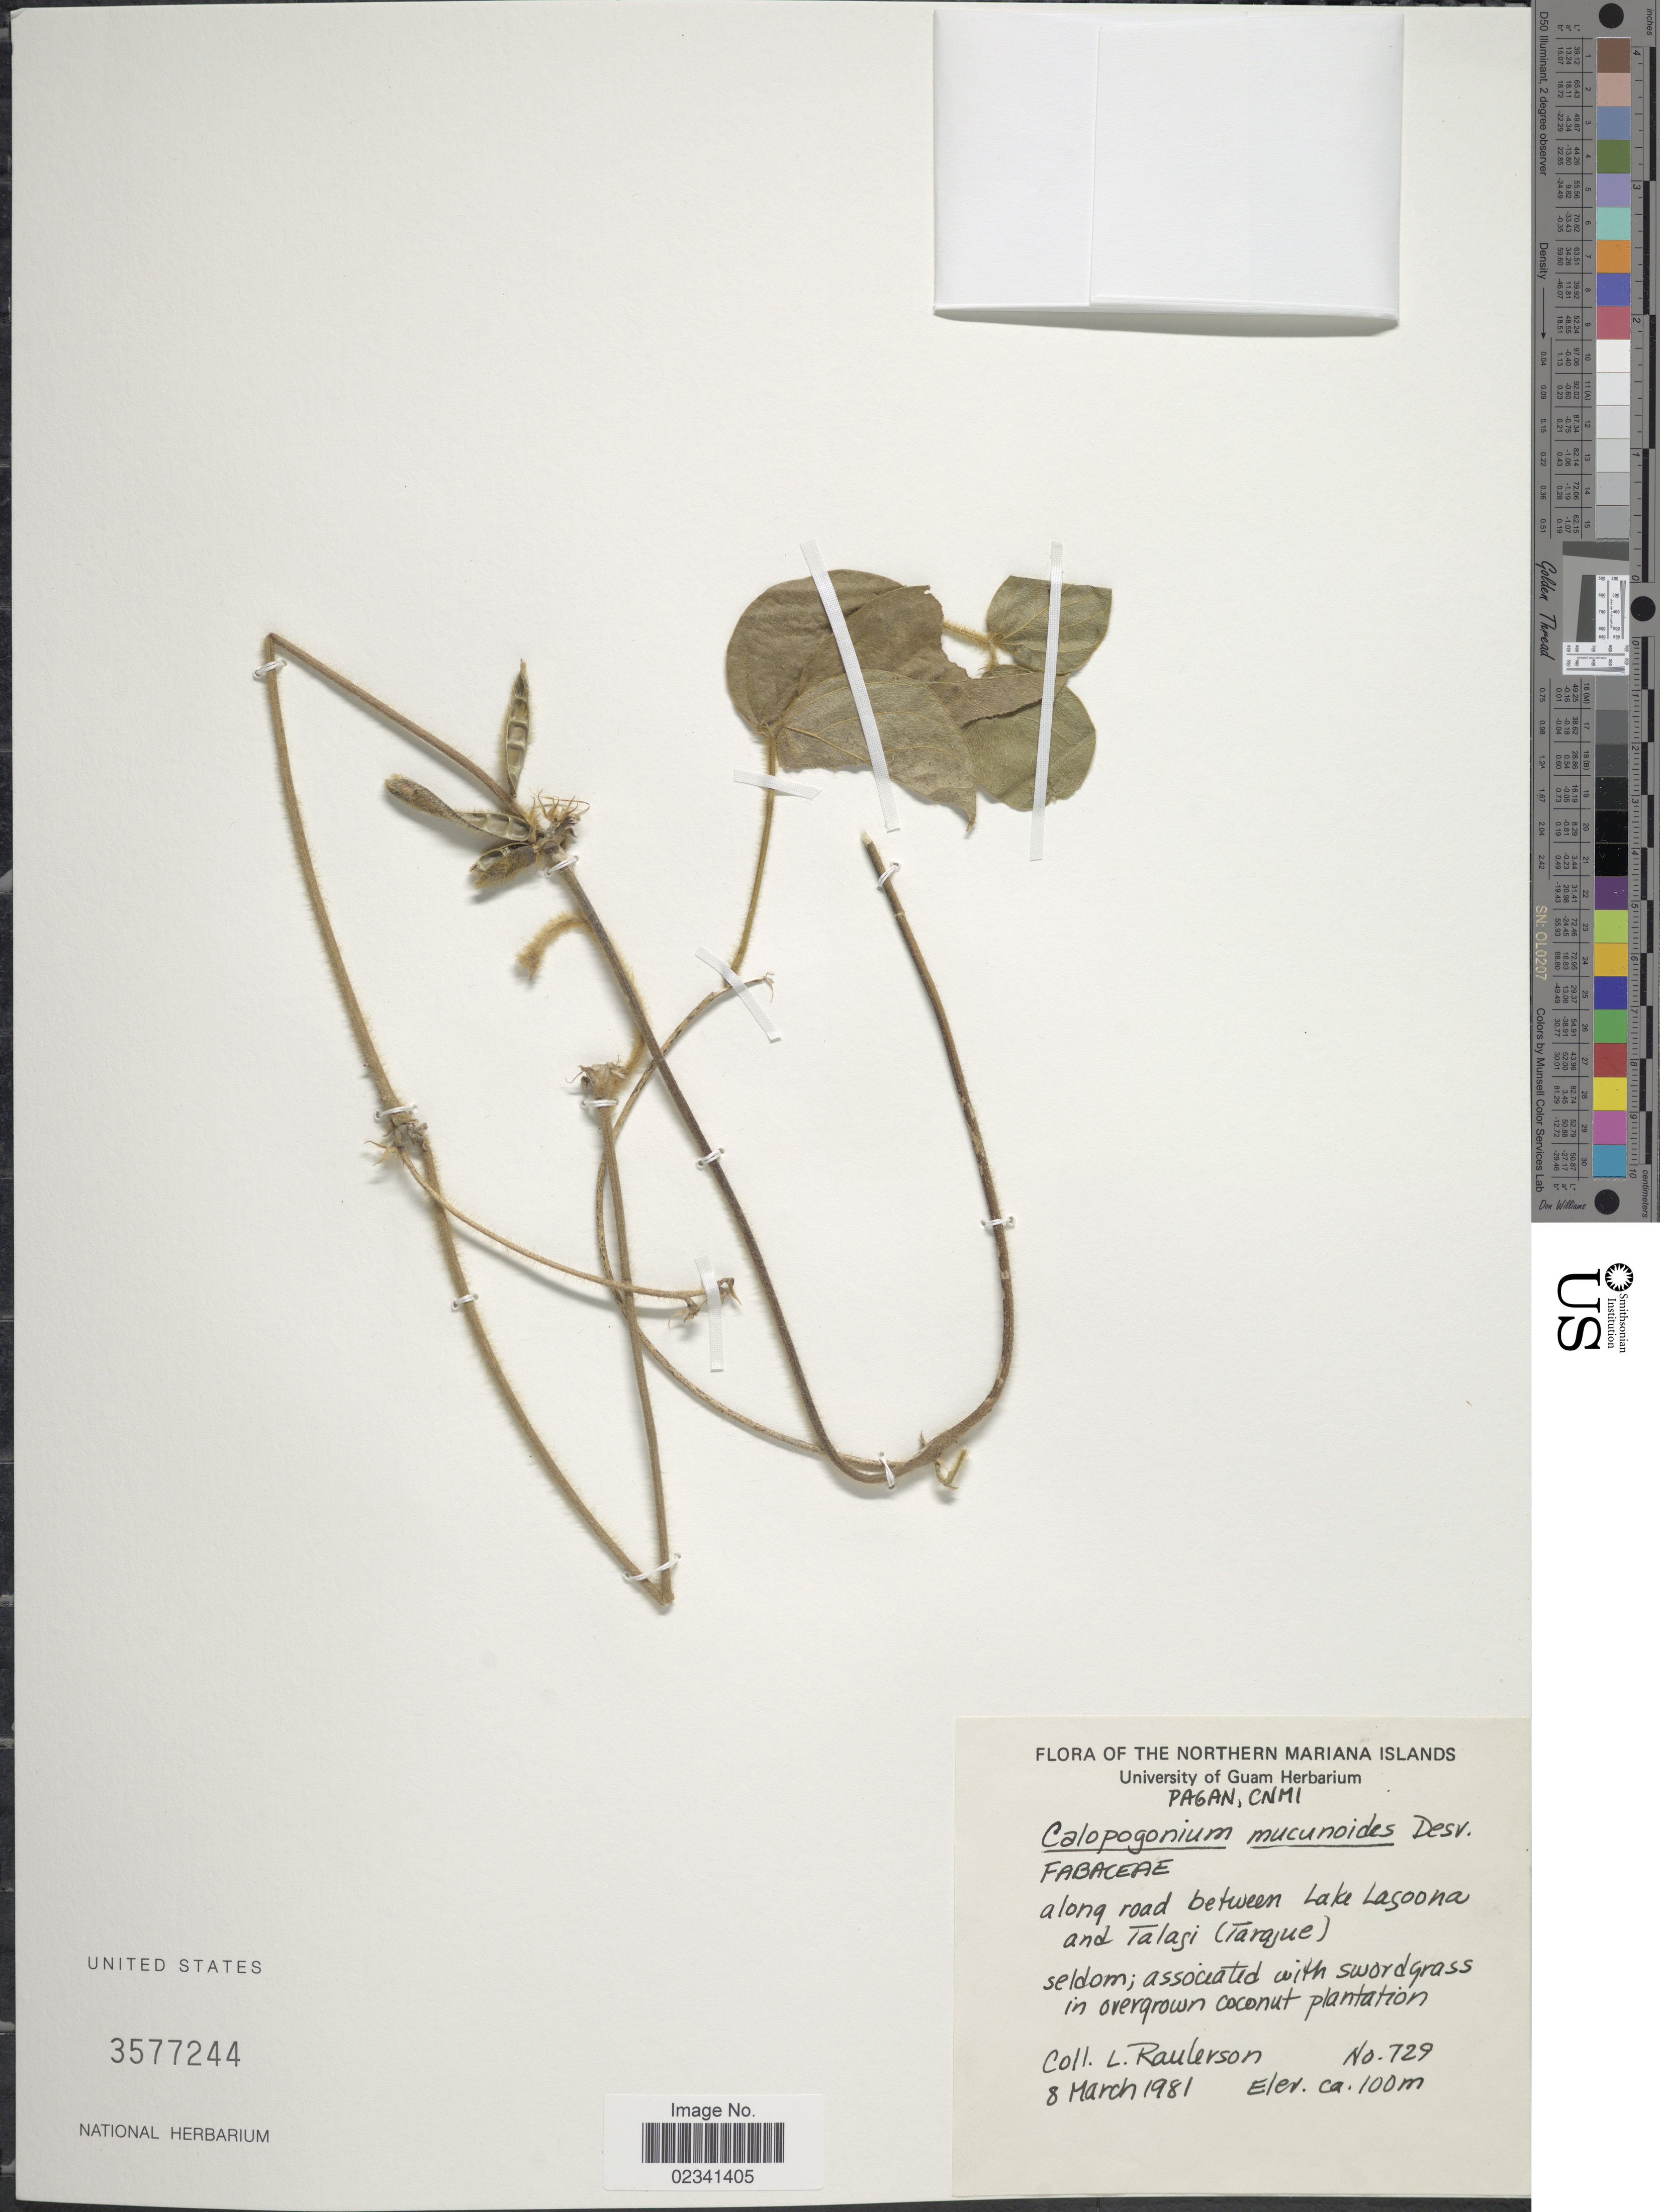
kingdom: Plantae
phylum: Tracheophyta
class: Magnoliopsida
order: Fabales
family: Fabaceae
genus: Calopogonium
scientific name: Calopogonium mucunoides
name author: Desv.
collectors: L. Raulerson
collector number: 729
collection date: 1981-03-08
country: Northern Mariana Islands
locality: Pagan, CNMI, along road between Lake Lagoona and Talagi (Tarajue)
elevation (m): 100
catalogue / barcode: US 3577244